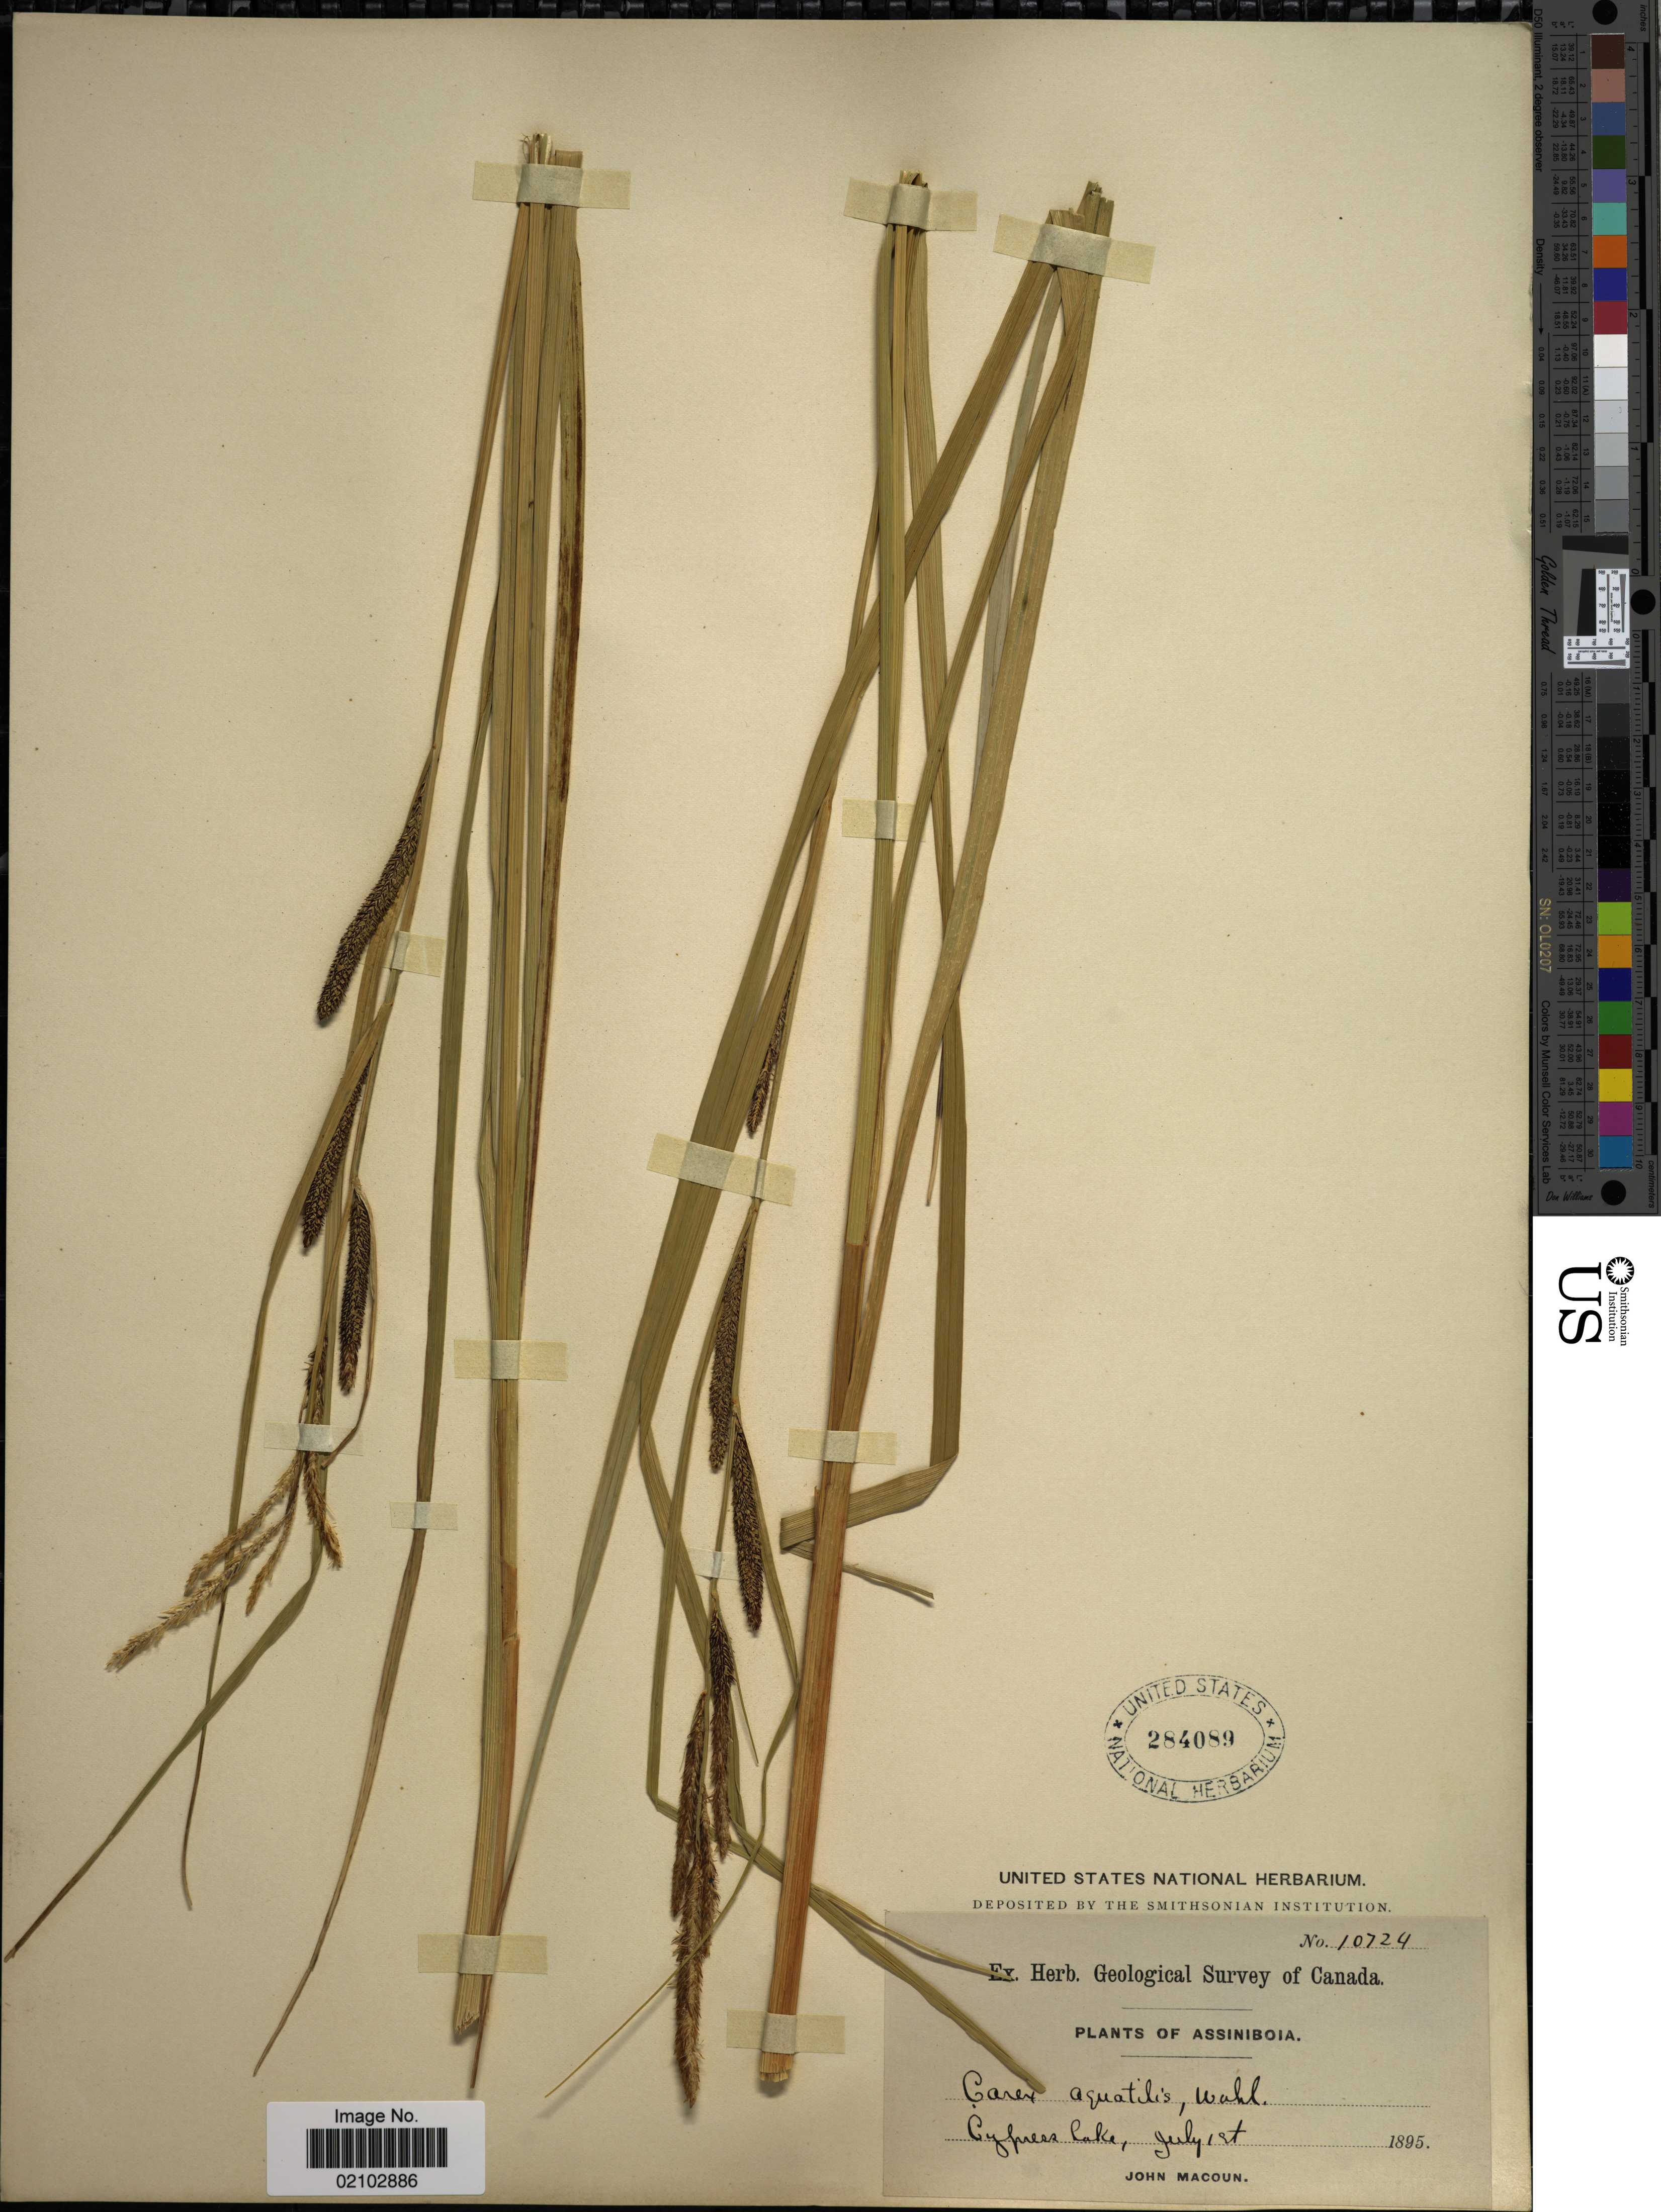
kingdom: Plantae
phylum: Tracheophyta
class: Liliopsida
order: Poales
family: Cyperaceae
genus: Carex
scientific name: Carex aquatilis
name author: Wahlenb.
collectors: J. Macoun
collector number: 10724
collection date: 1895-07-01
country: Canada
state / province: Saskatchewan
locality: Assiniboia, Cypress Lake.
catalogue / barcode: US 284089